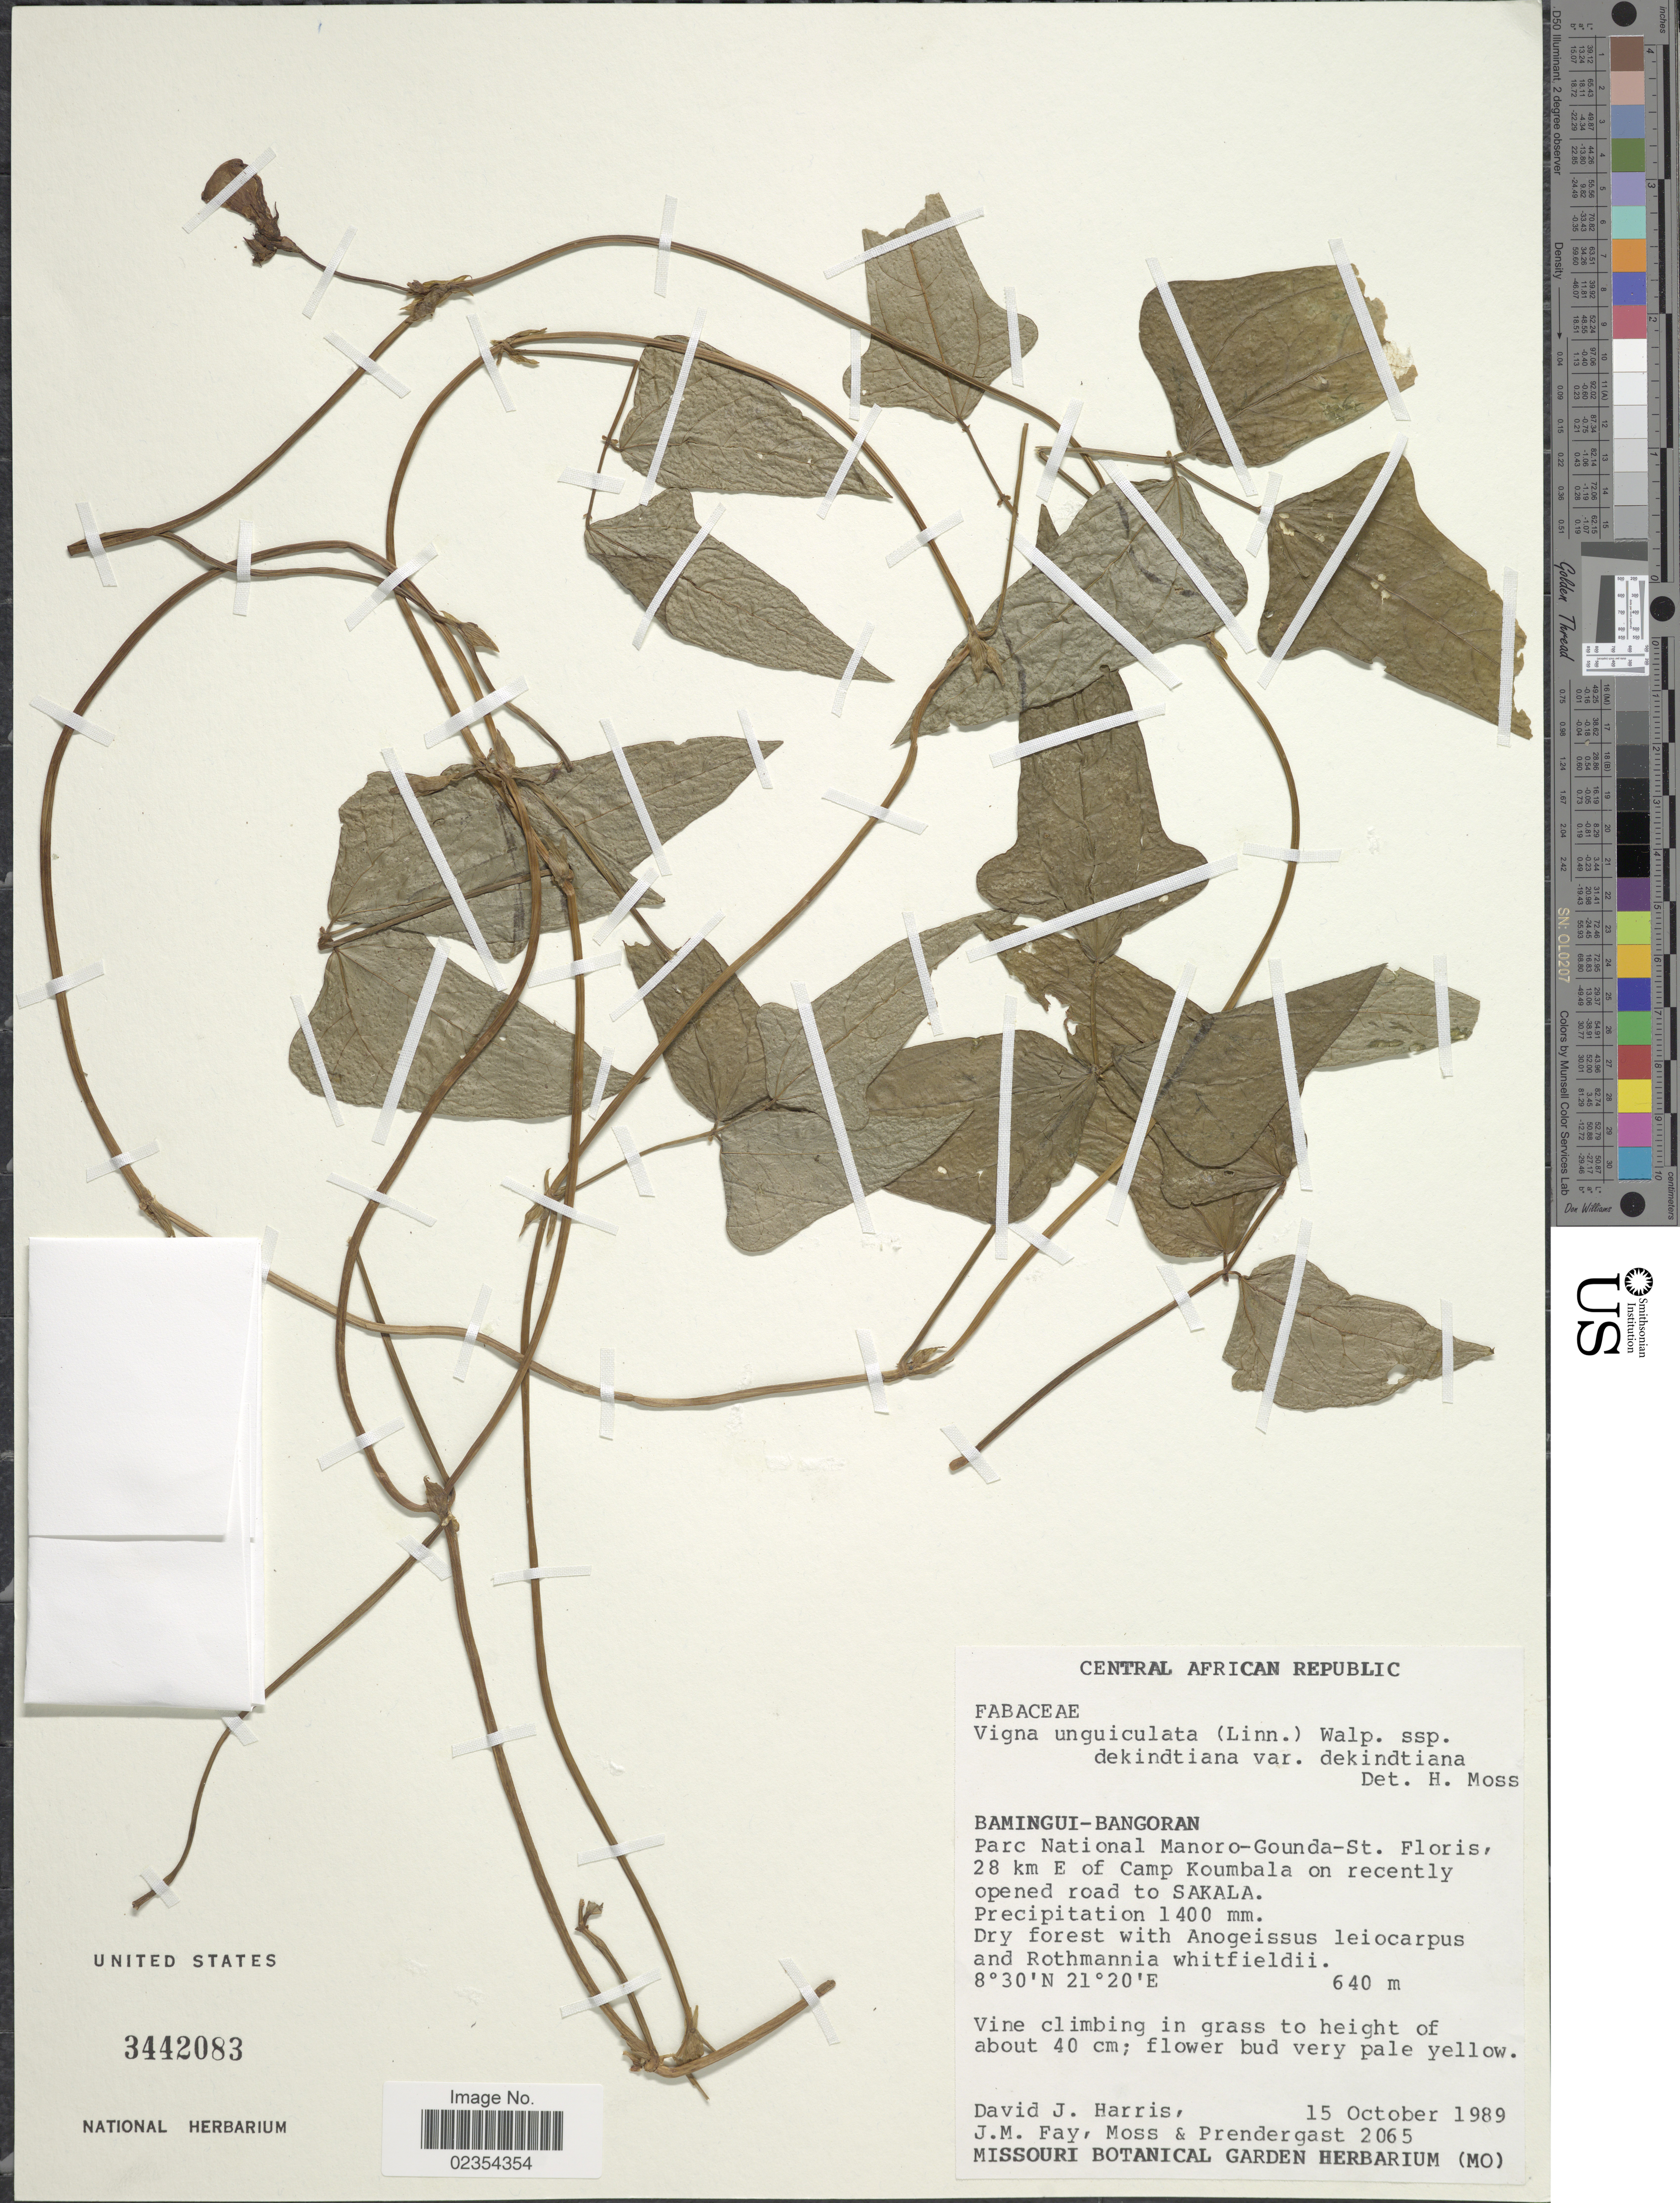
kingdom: Plantae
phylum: Tracheophyta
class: Magnoliopsida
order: Fabales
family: Fabaceae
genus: Vigna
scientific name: Vigna unguiculata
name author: (L.) Walp.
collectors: D. J. Harris, J. M. Fay, M. B. Moss & Prendergast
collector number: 2065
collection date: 1989-10-15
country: Central African Republic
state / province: Bamingui-Bangoran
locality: Parc National Manoro-Gounda-St. Floris, 28 km E of Camp Koumbala on recently opened road to Sakala.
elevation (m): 640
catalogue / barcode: US 3442083